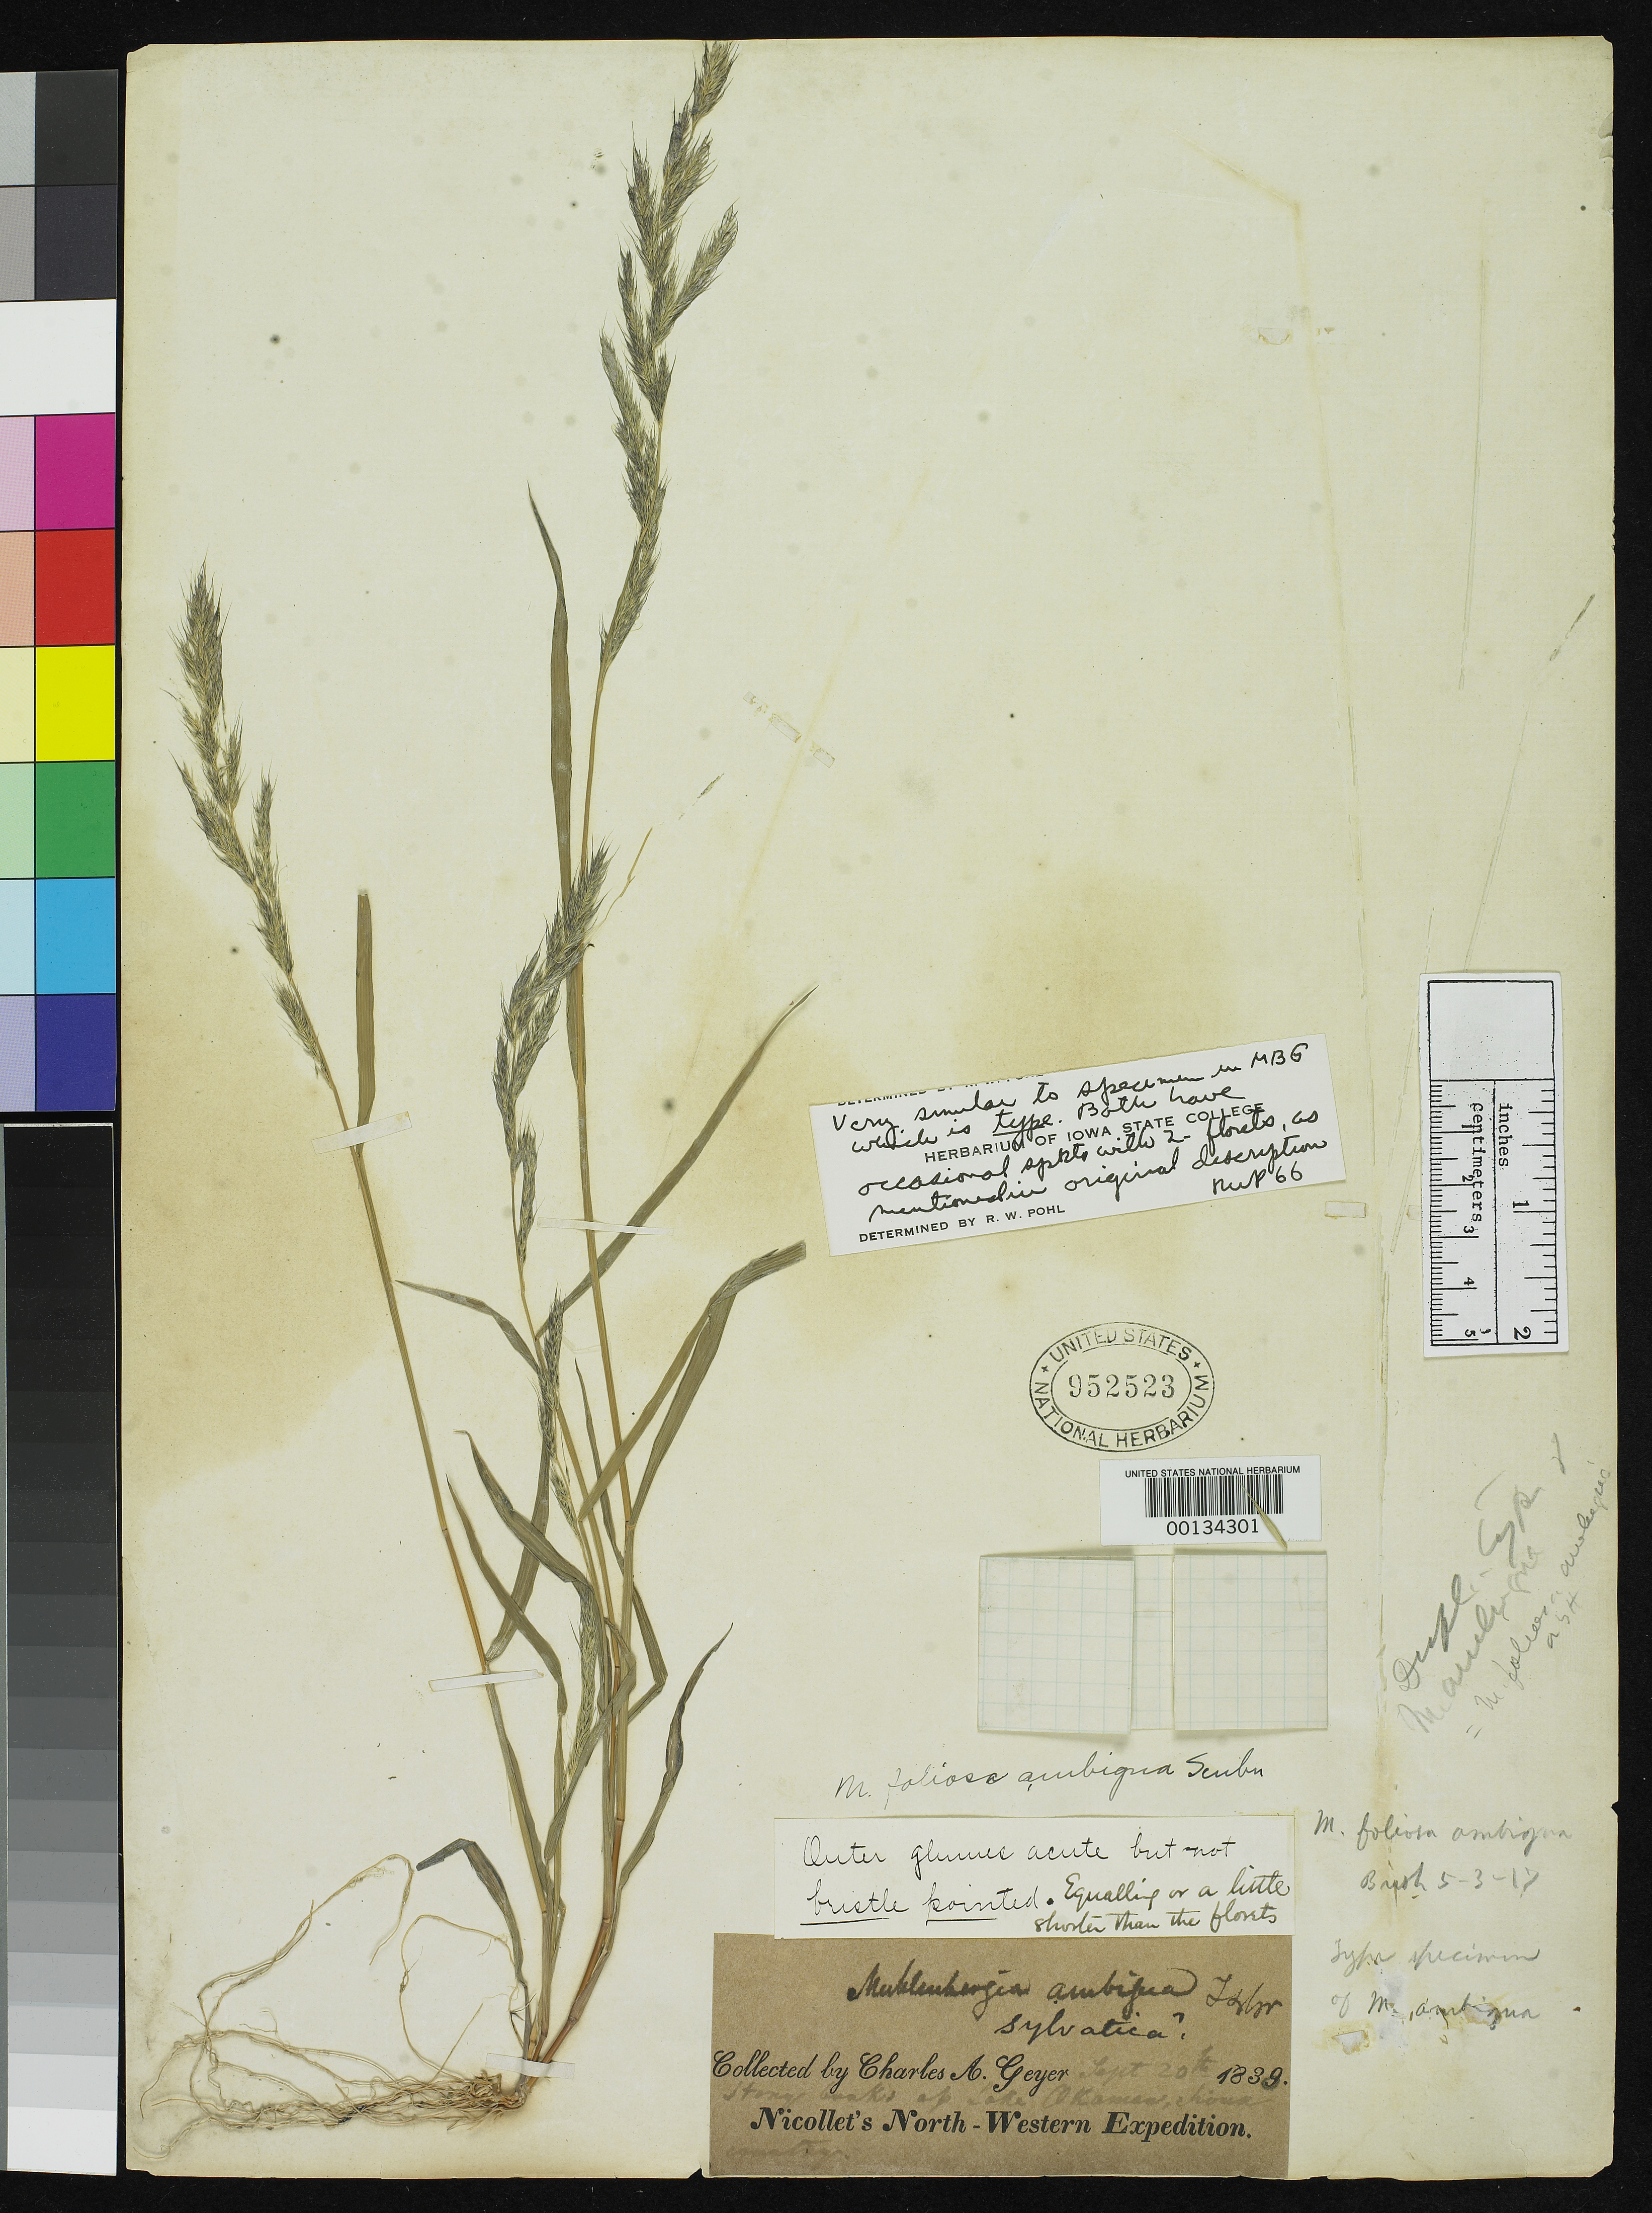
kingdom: Plantae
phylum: Tracheophyta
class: Liliopsida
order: Poales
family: Poaceae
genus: Muhlenbergia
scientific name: Muhlenbergia ambigua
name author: Torr. in Nicollet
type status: Isotype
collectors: C. A. Geyer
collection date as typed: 20 Sep 1838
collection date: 1838-09-20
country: United States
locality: Banks of Ikaman Lake, Sioux Country.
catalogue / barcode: US 952523